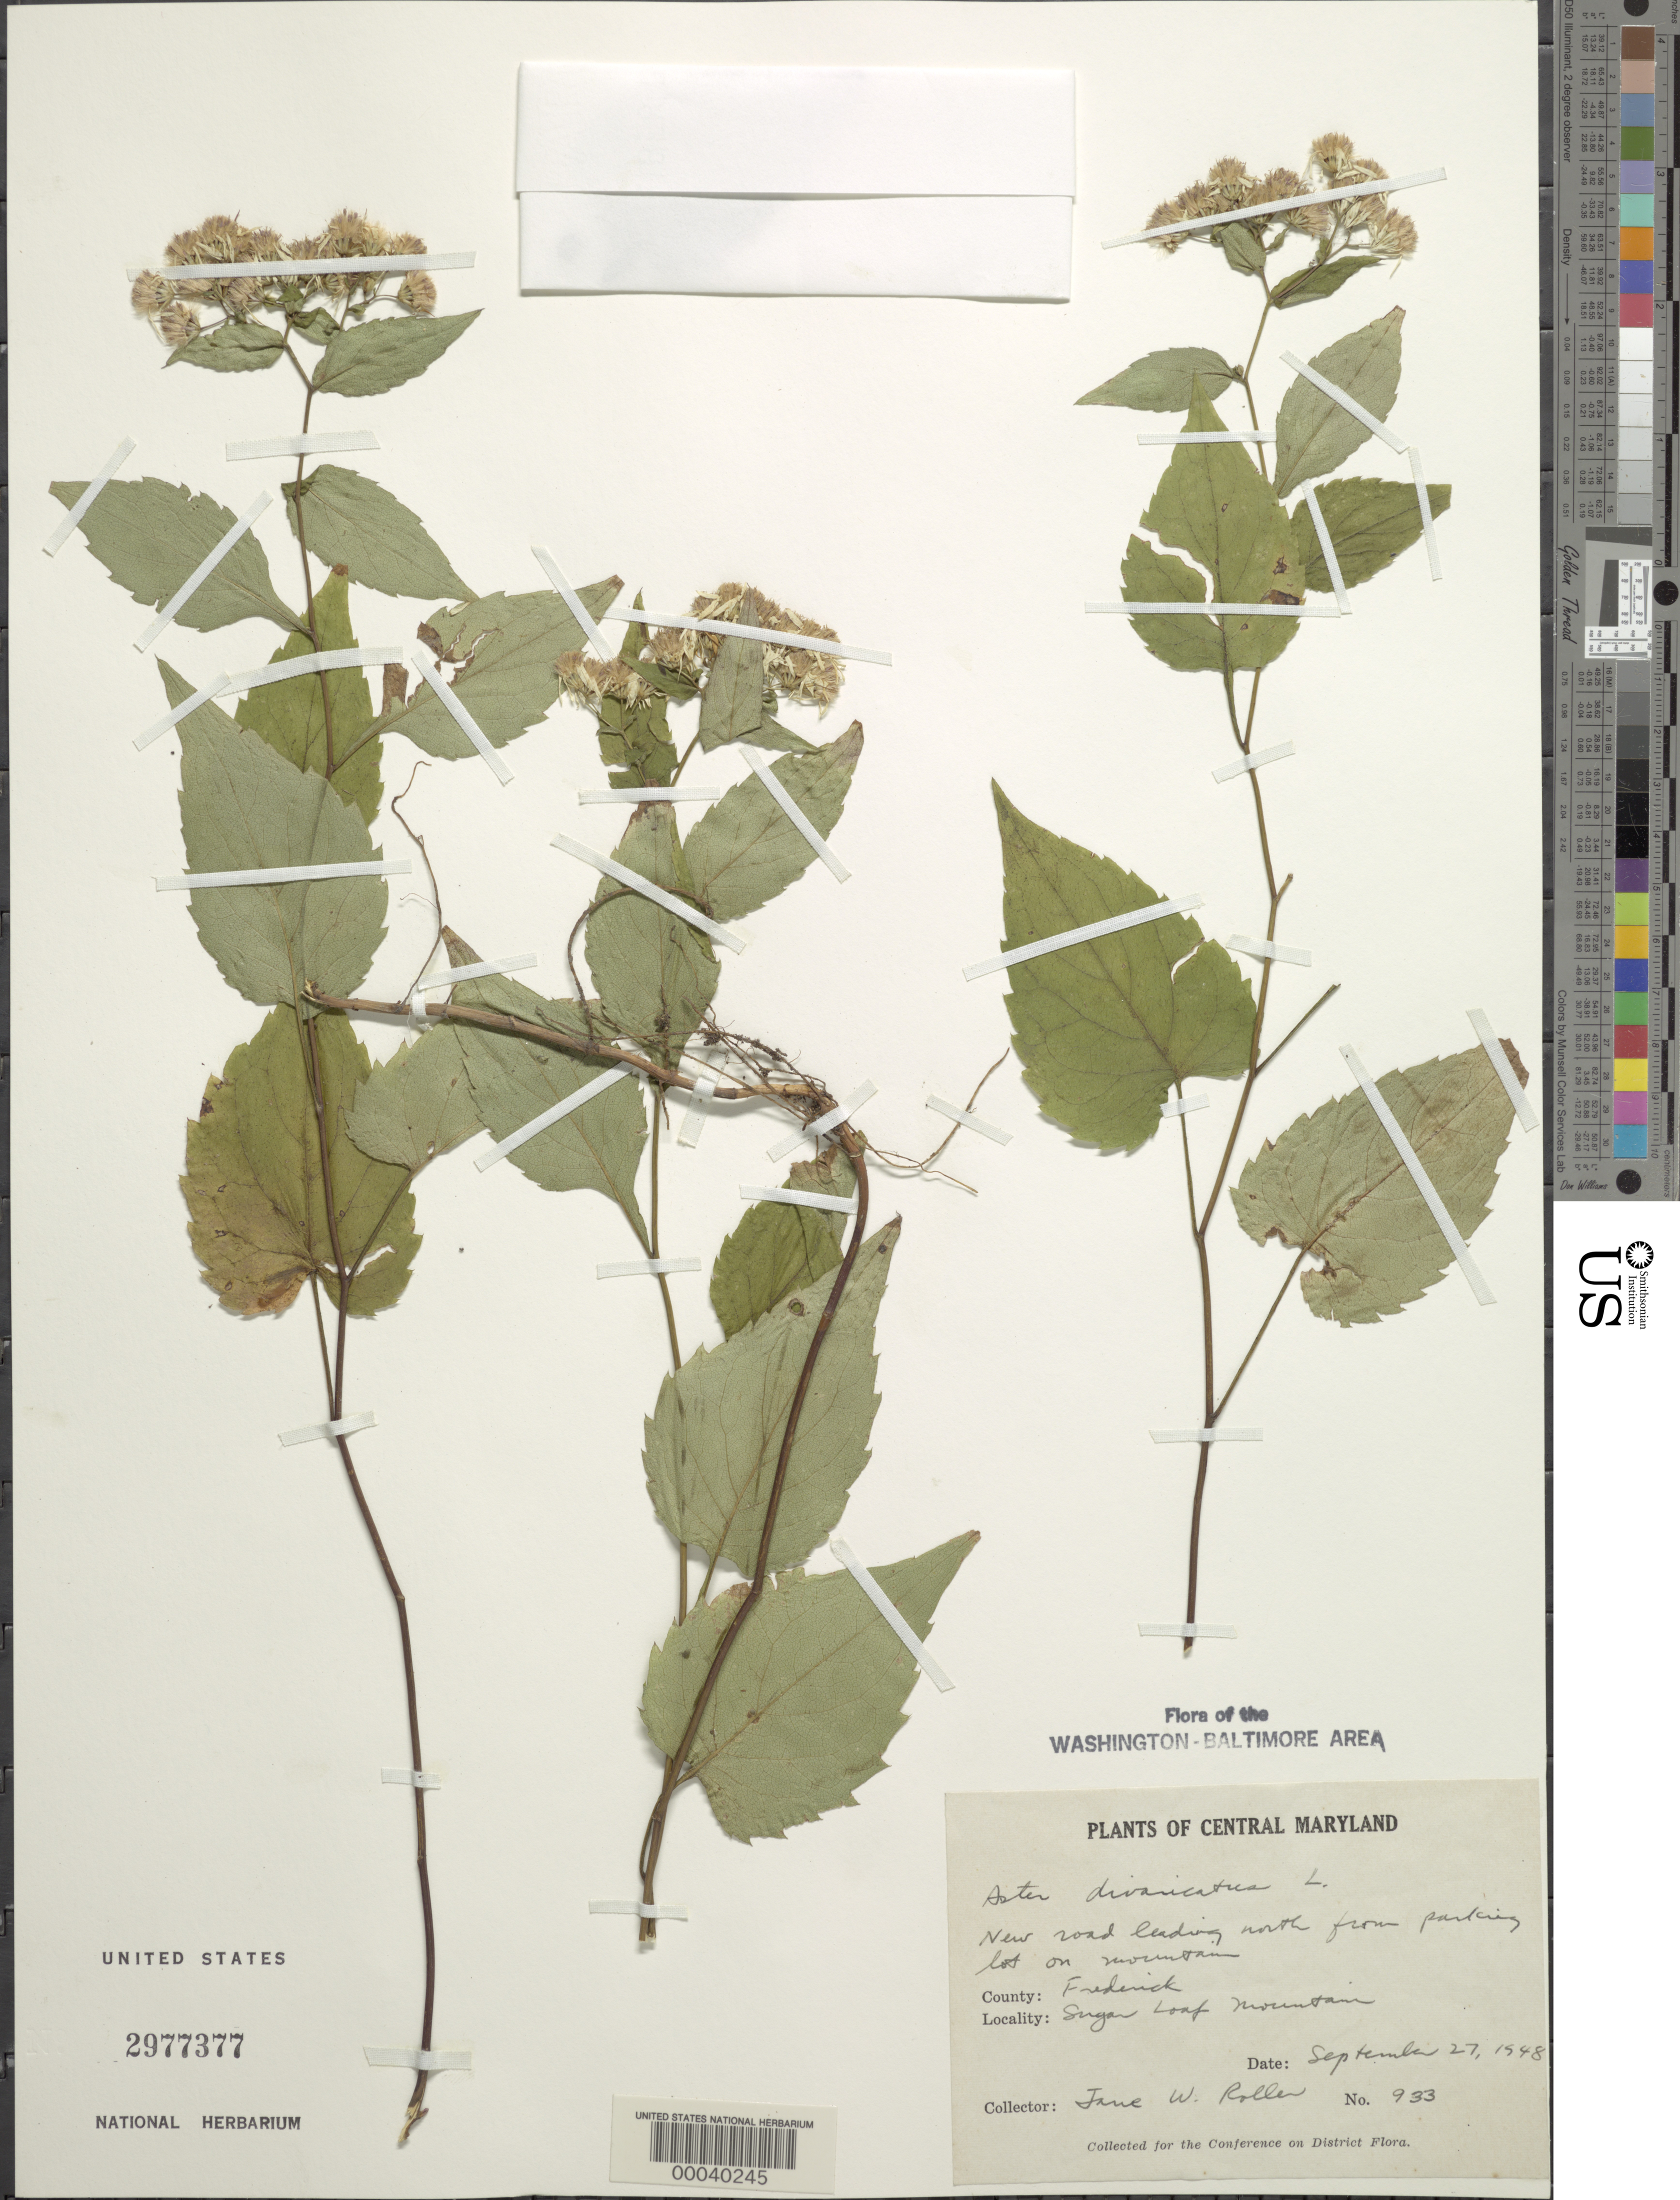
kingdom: Plantae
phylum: Tracheophyta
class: Magnoliopsida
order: Asterales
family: Asteraceae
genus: Eurybia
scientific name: Eurybia divaricata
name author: (L.) G.L. Nesom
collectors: J. W. Roller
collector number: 9333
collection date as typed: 27 Sep 1948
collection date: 1948-09-27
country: United States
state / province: Maryland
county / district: Frederick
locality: Sugar Loaf Mountain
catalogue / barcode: US 2977377